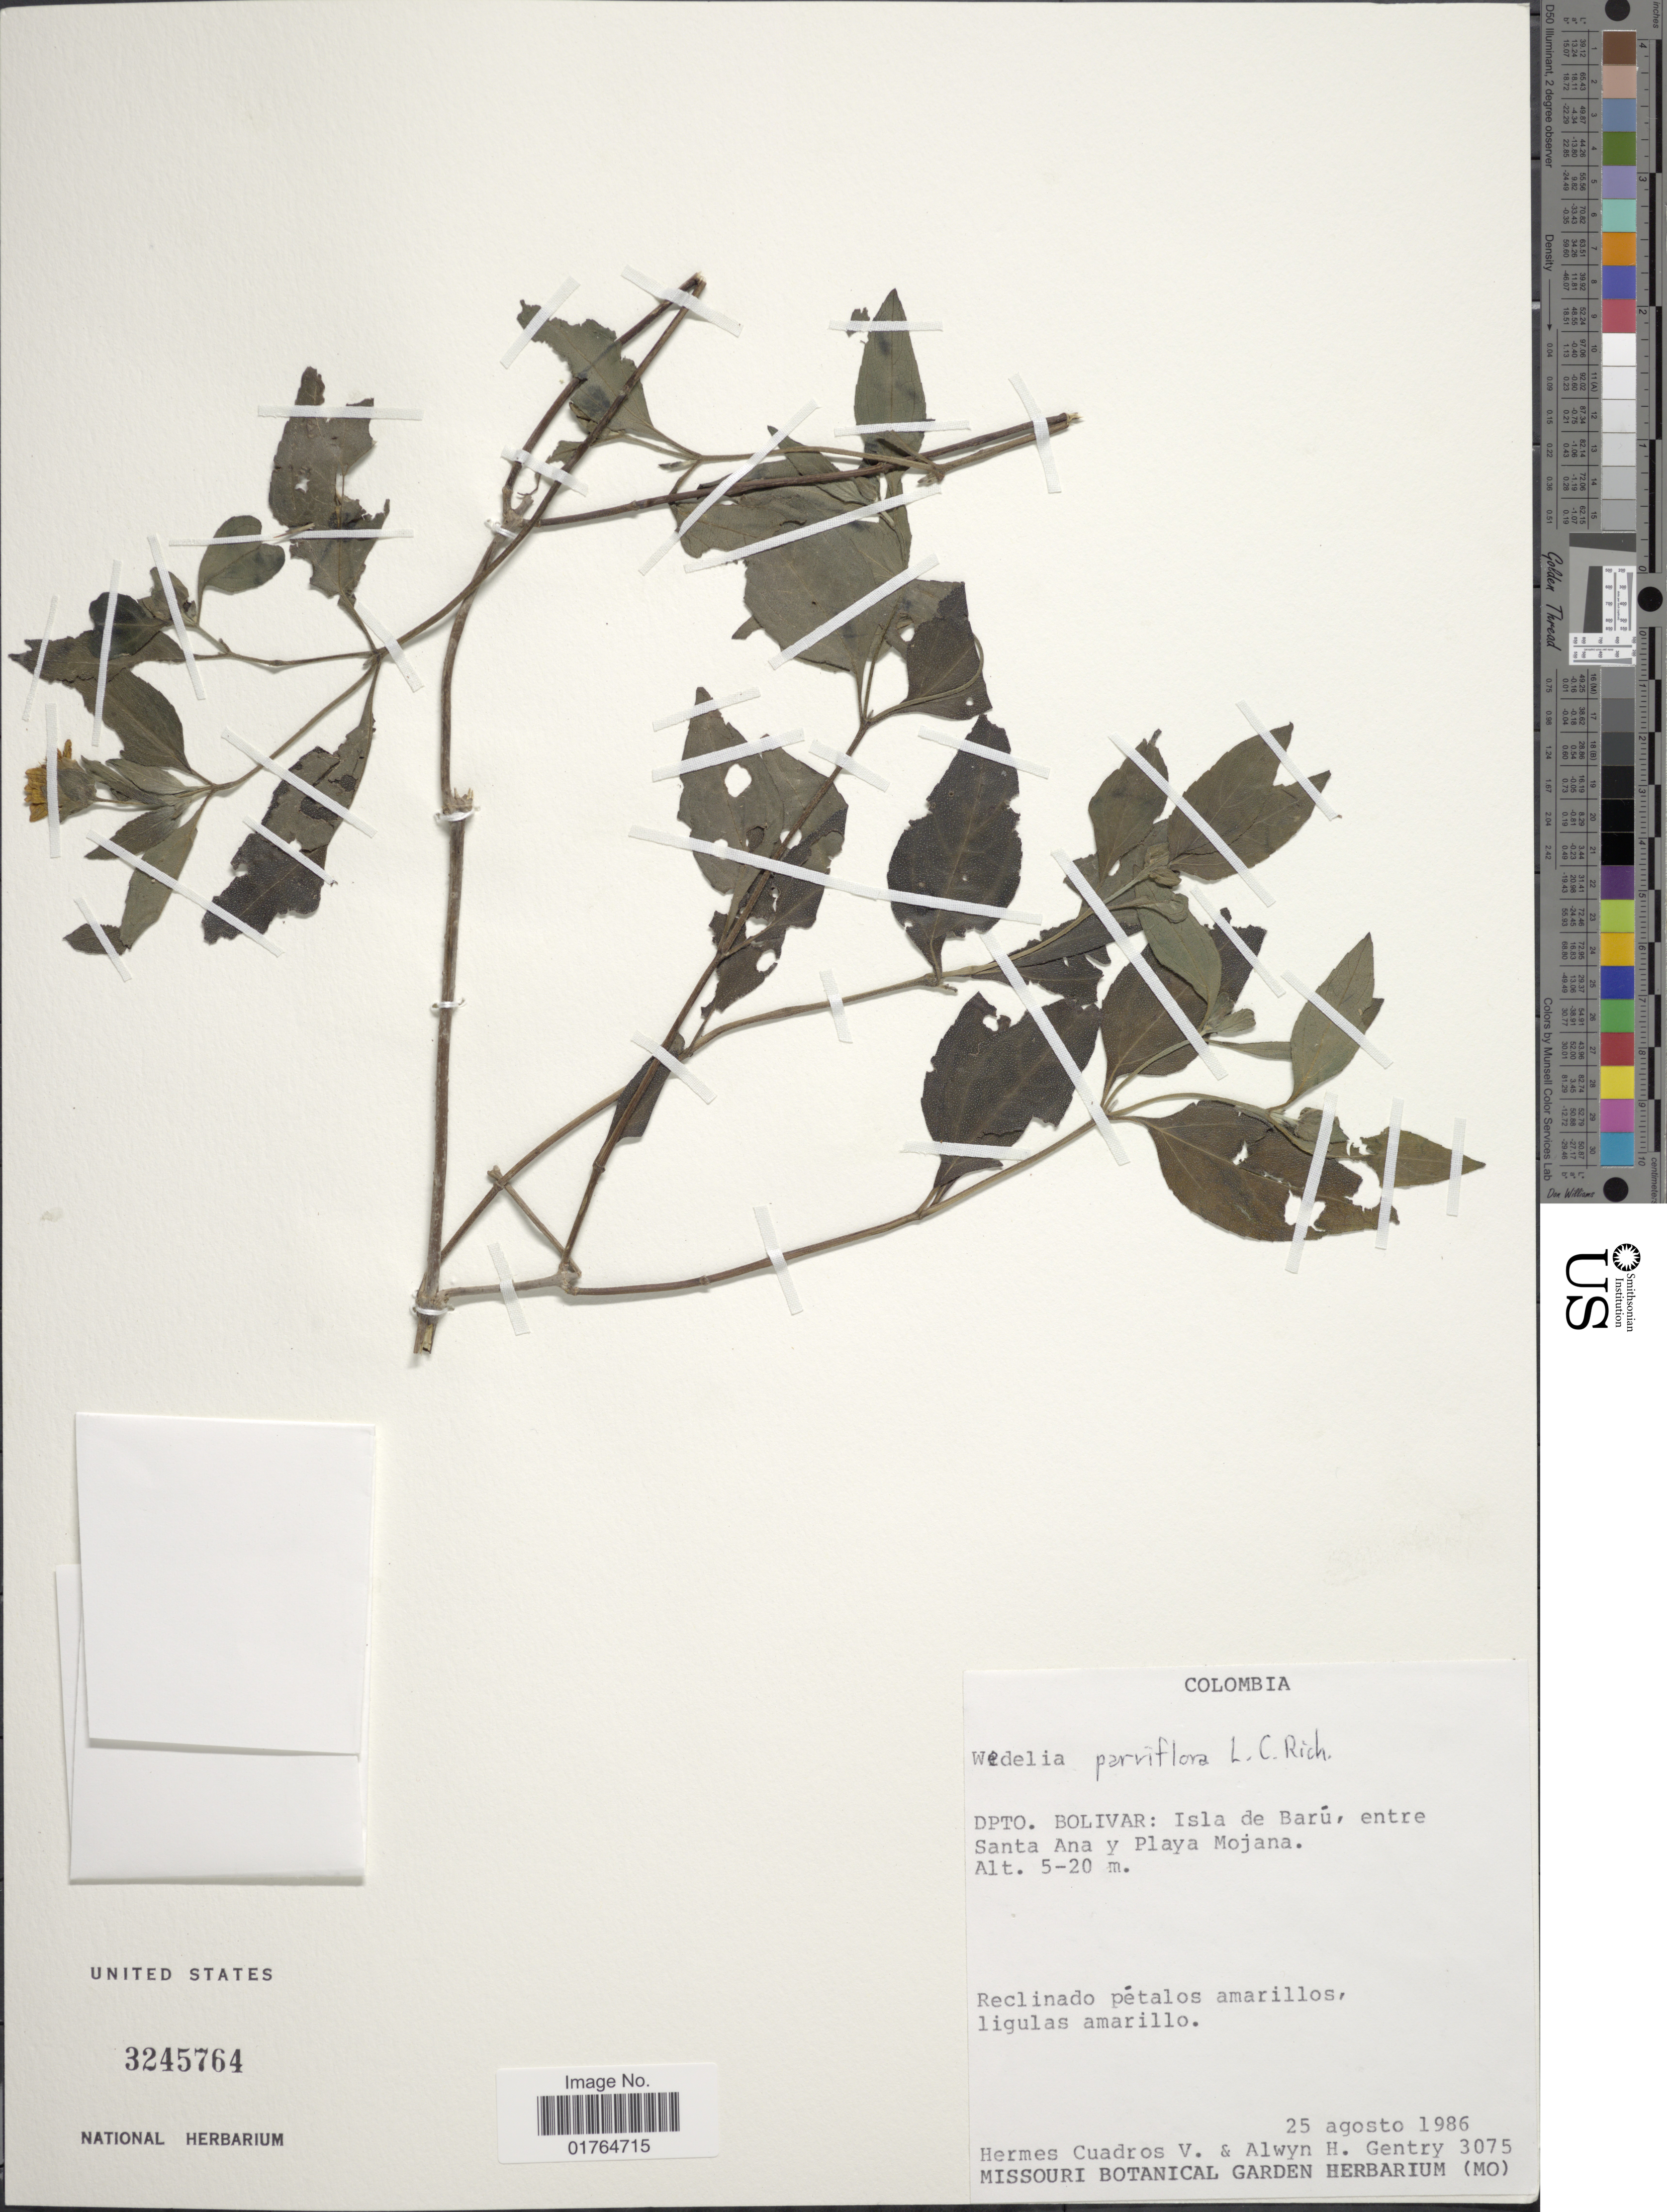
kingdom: Plantae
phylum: Tracheophyta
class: Magnoliopsida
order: Asterales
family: Asteraceae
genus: Wedelia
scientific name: Wedelia parviflora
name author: Rich.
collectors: H. Cuadros V. & A. H. Gentry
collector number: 3075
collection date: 1986-08-25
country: Colombia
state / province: Bolívar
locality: Isla de Baru, entre Santa Ana y Playa Mojana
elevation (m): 5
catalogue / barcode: US 3245764